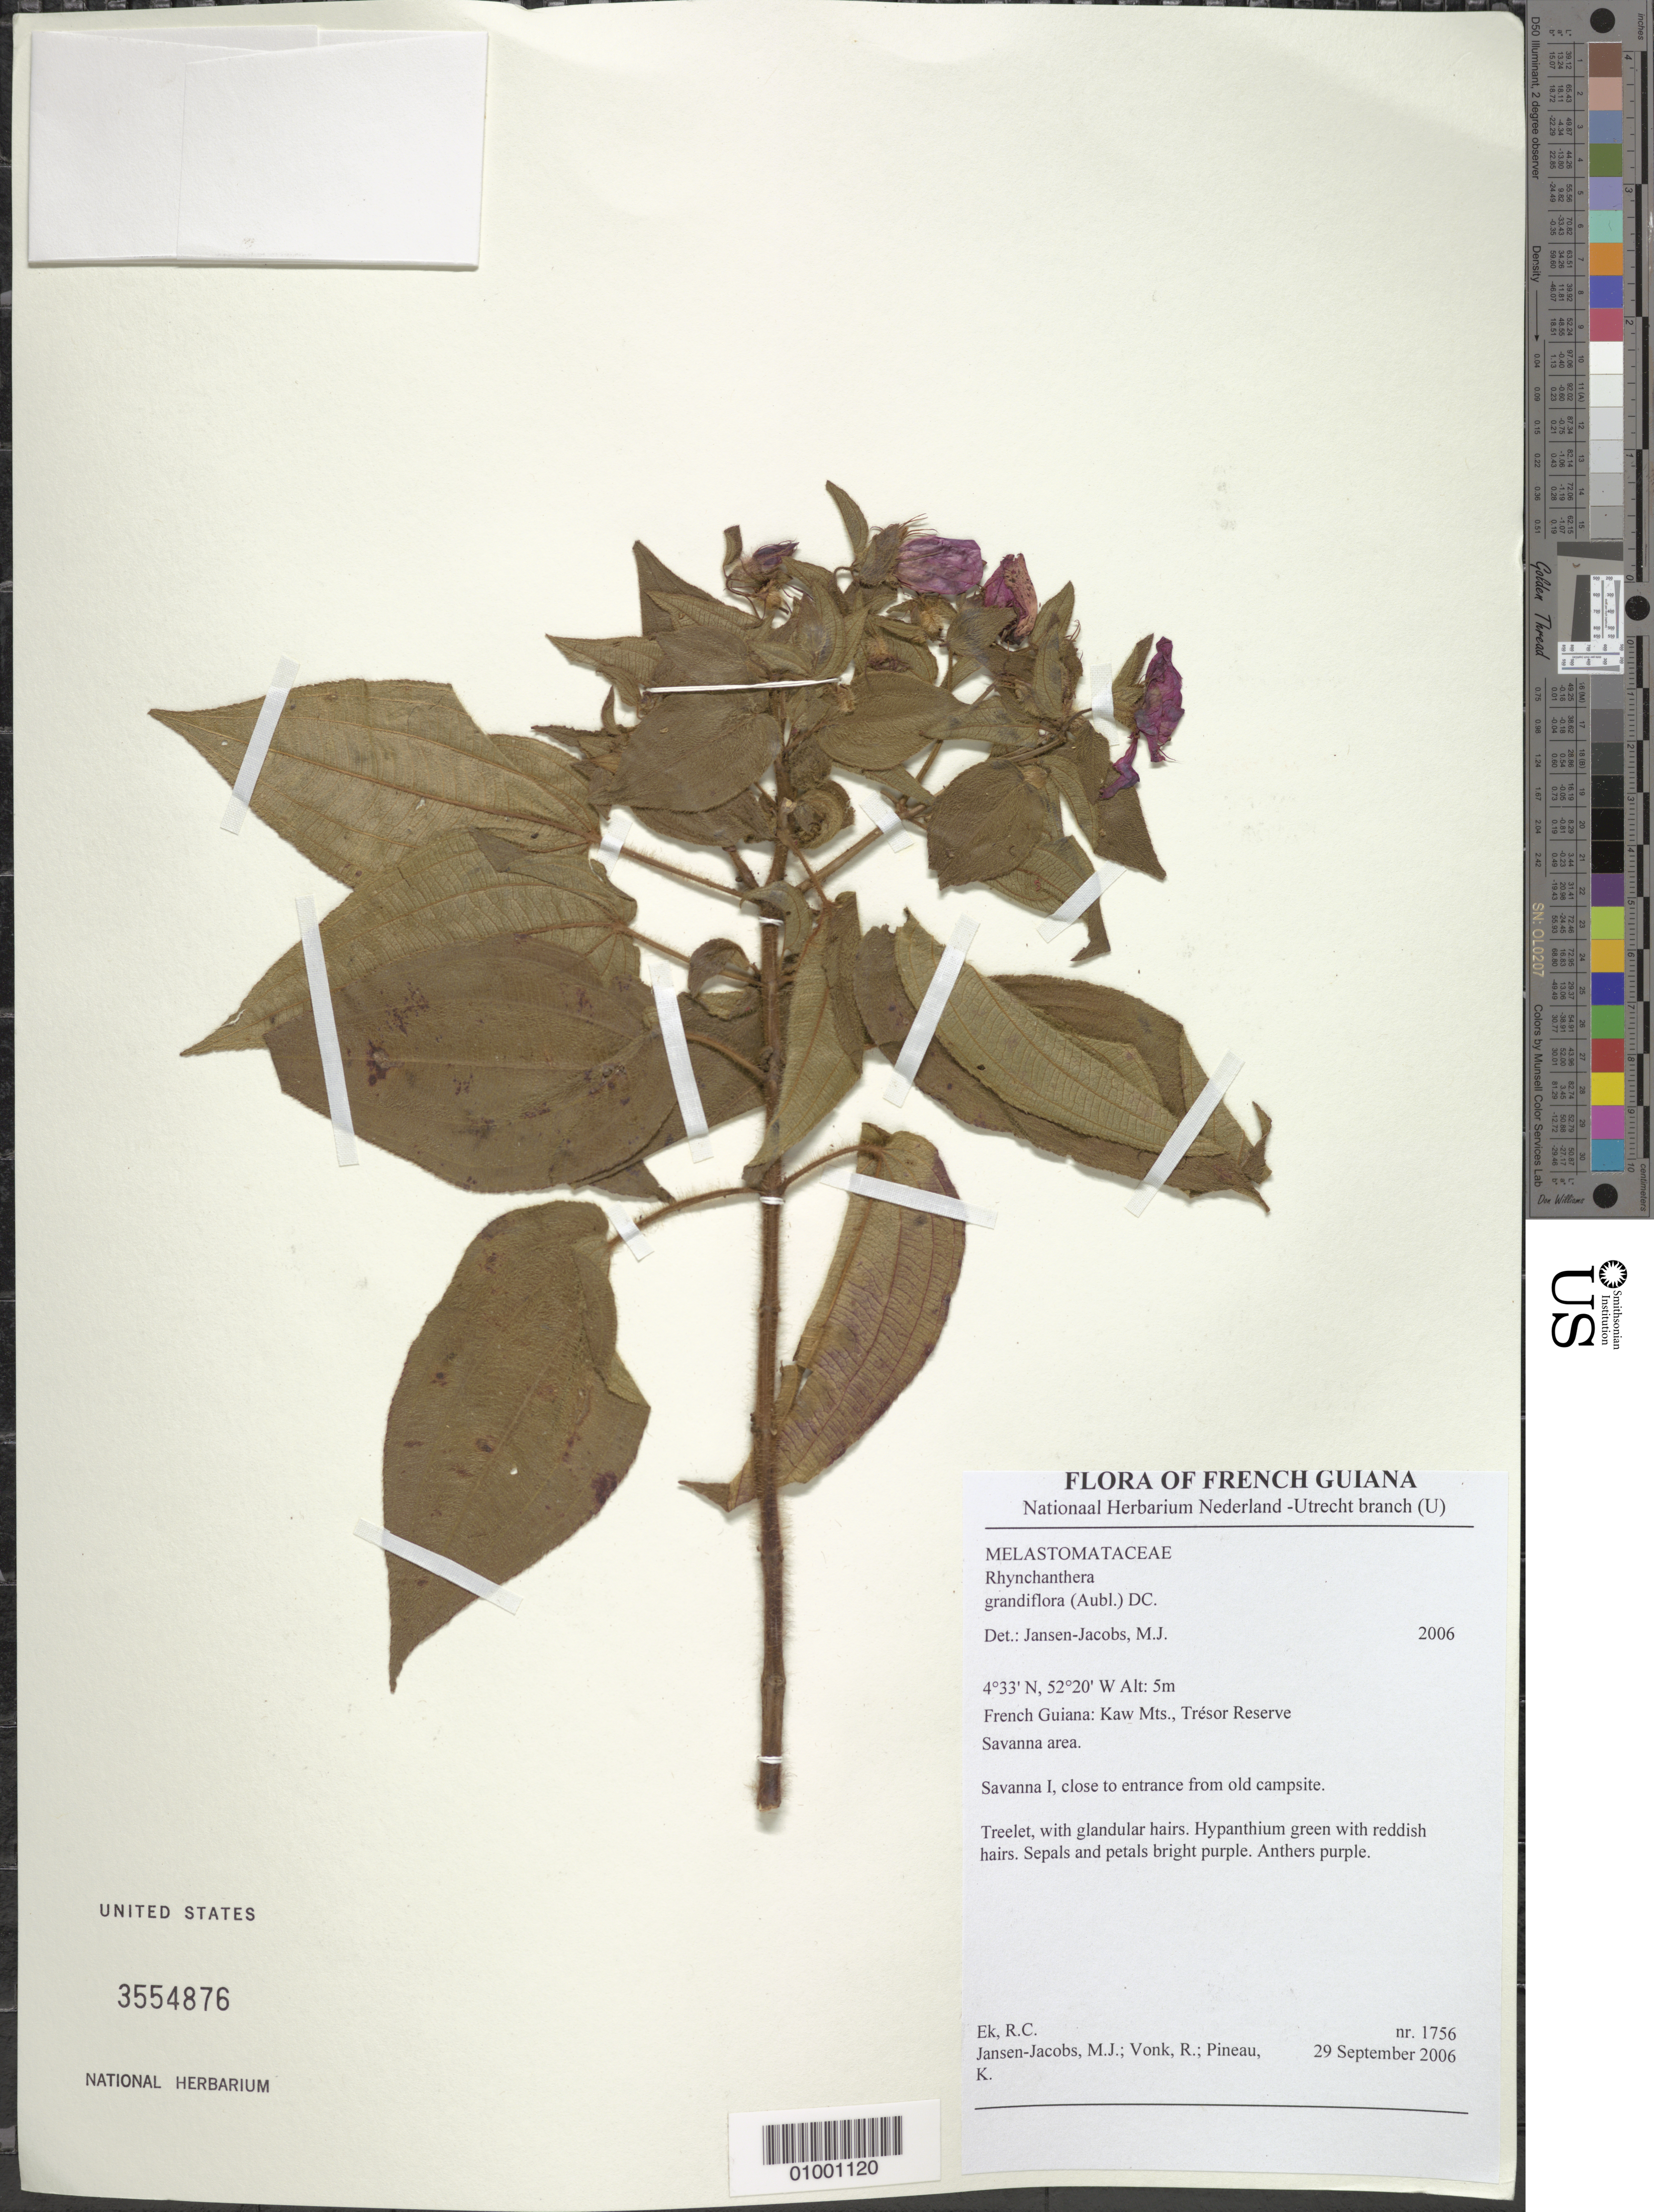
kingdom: Plantae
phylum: Tracheophyta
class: Magnoliopsida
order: Myrtales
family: Melastomataceae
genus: Rhynchanthera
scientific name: Rhynchanthera grandiflora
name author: (Aubl.) DC.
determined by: Jansen-Jacobs, M. J., (U), Nationaal Herbarium Nederland, Utrecht University branch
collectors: R. C. Ek, M. J. Jansen-Jacobs, R. Vonk & K. Pineau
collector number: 1756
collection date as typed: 29-Sep-06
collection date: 2006-09-29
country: French Guiana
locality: Kaw Mts., Trésor Reserve. Savanna I, close to entrance from old campsite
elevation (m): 5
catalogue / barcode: US 3554876